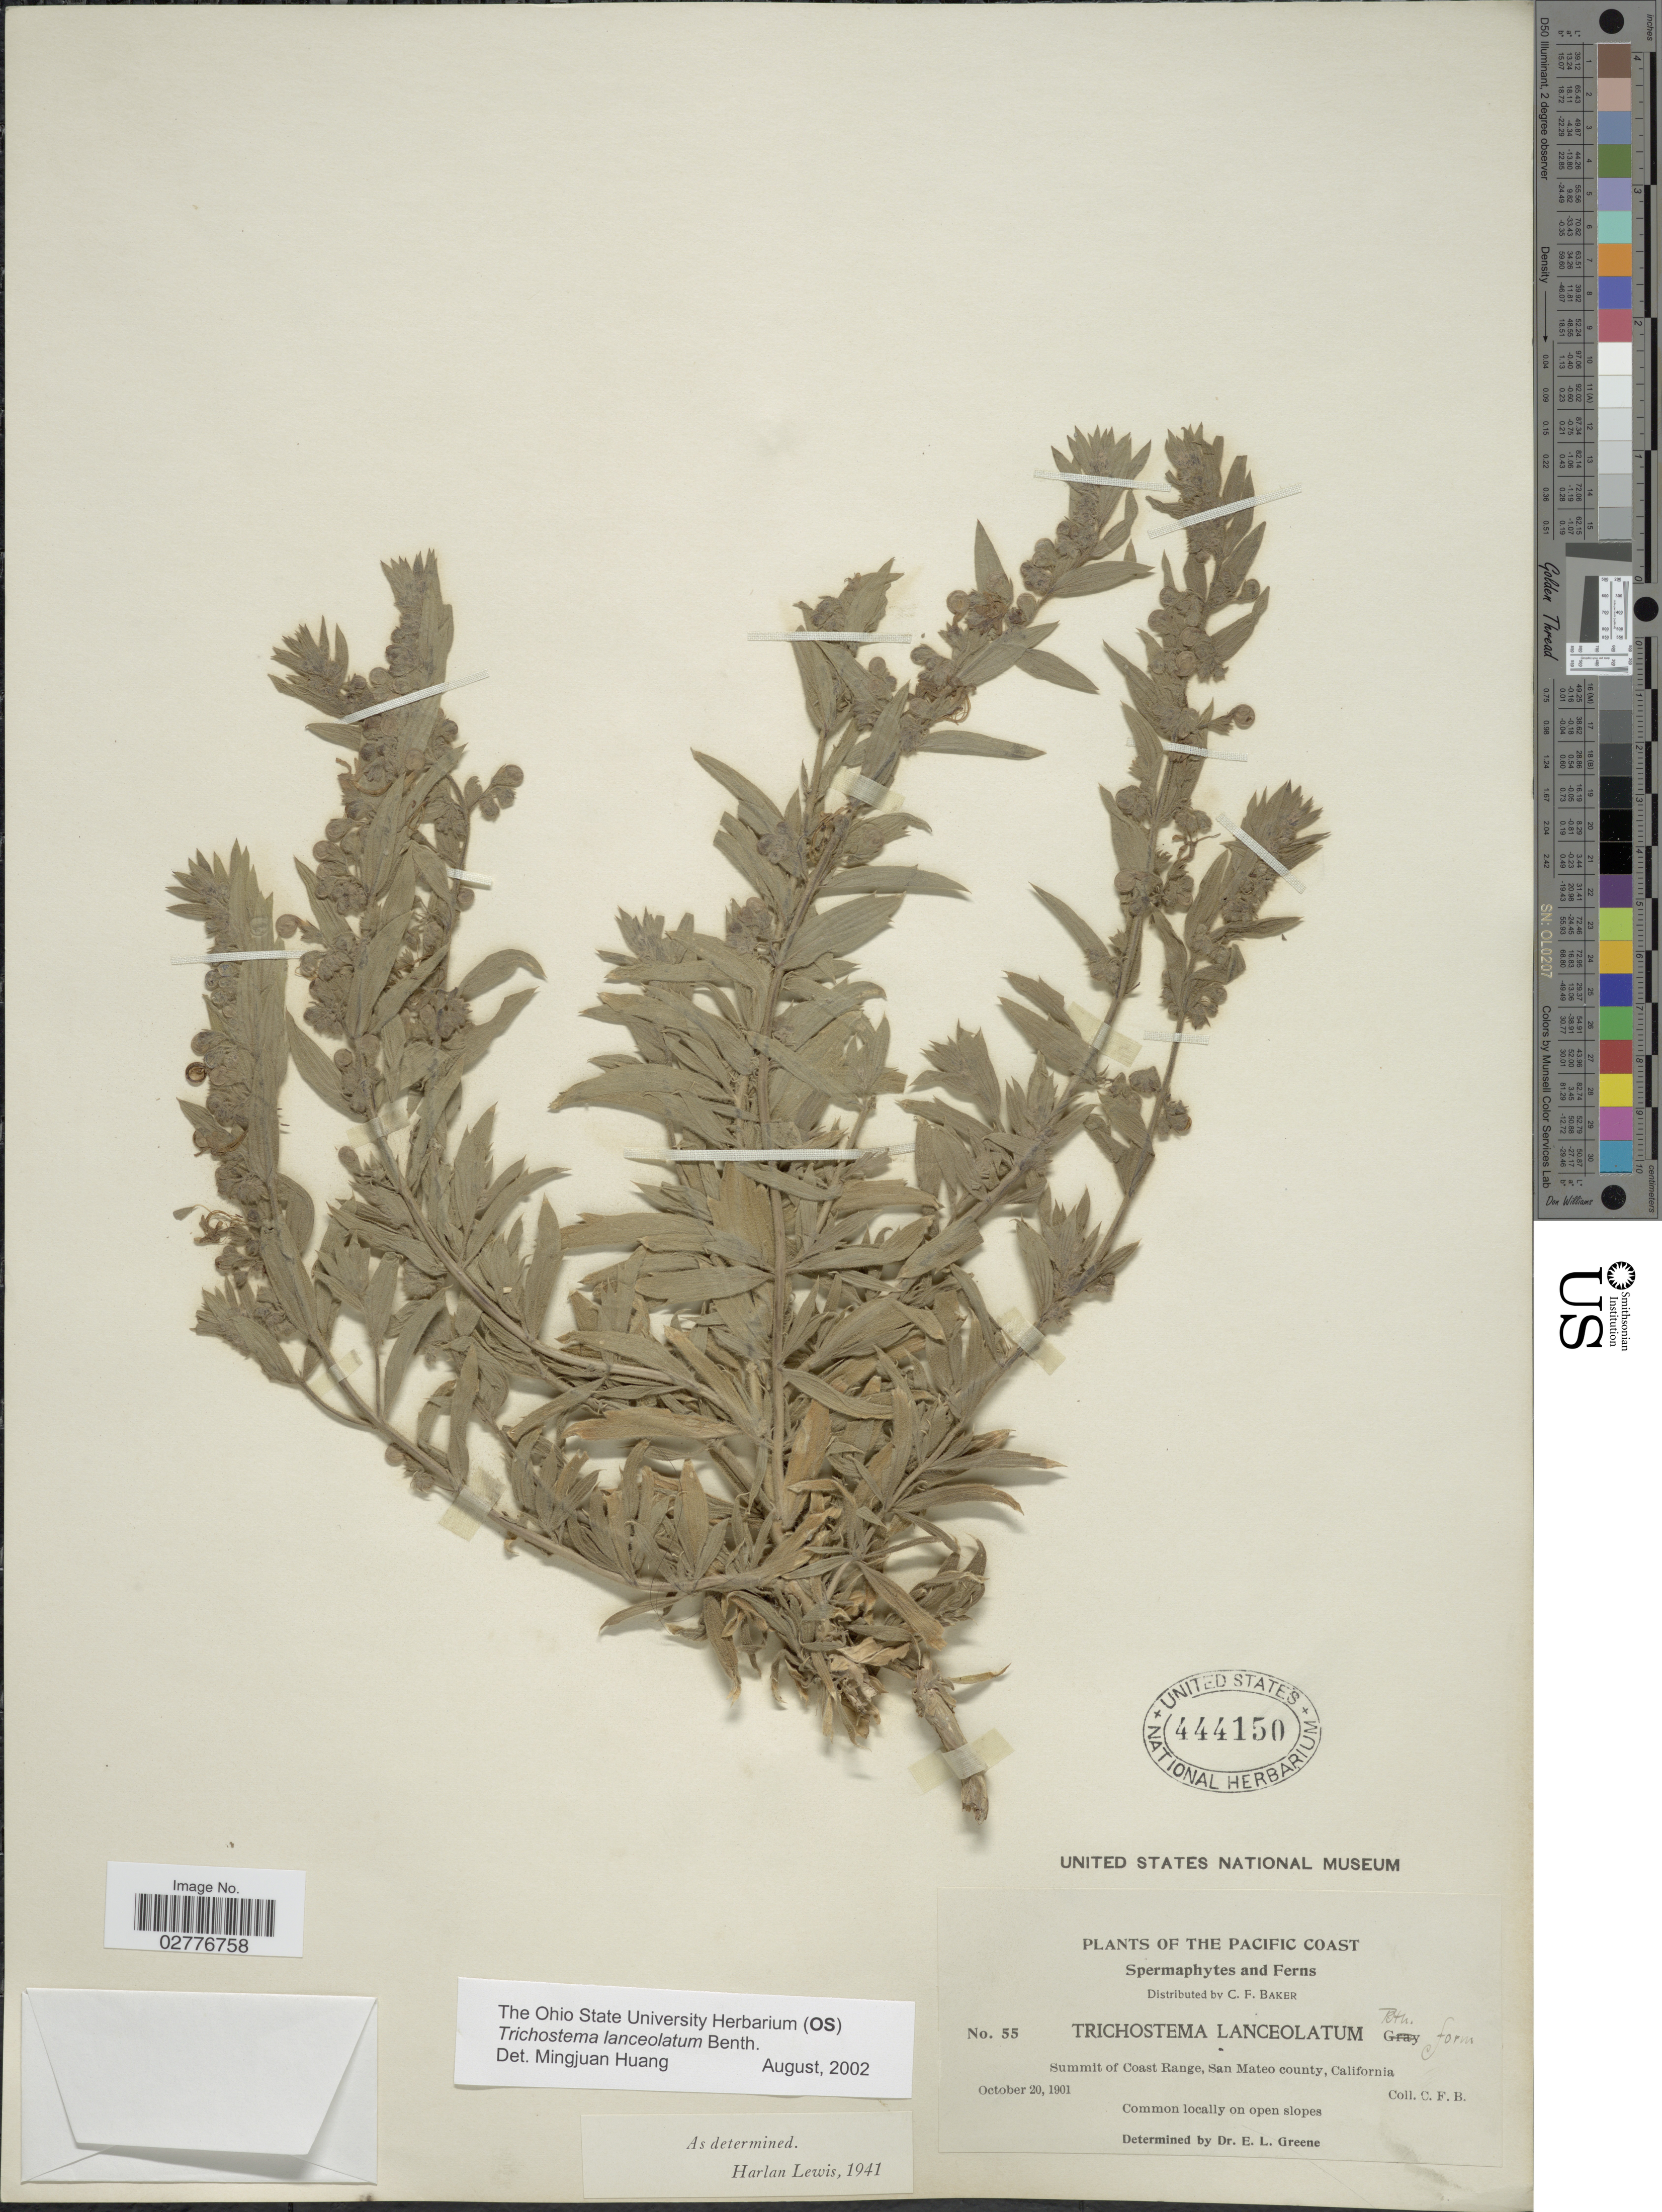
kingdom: Plantae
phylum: Tracheophyta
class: Magnoliopsida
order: Lamiales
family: Lamiaceae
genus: Trichostema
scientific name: Trichostema lanceolatum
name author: Benth.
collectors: C. F. Baker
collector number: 55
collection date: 1901-10-20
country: United States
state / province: California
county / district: San Mateo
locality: Pacific Coast. Summit of Coast Range, San Mateo county.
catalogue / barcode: US 444150